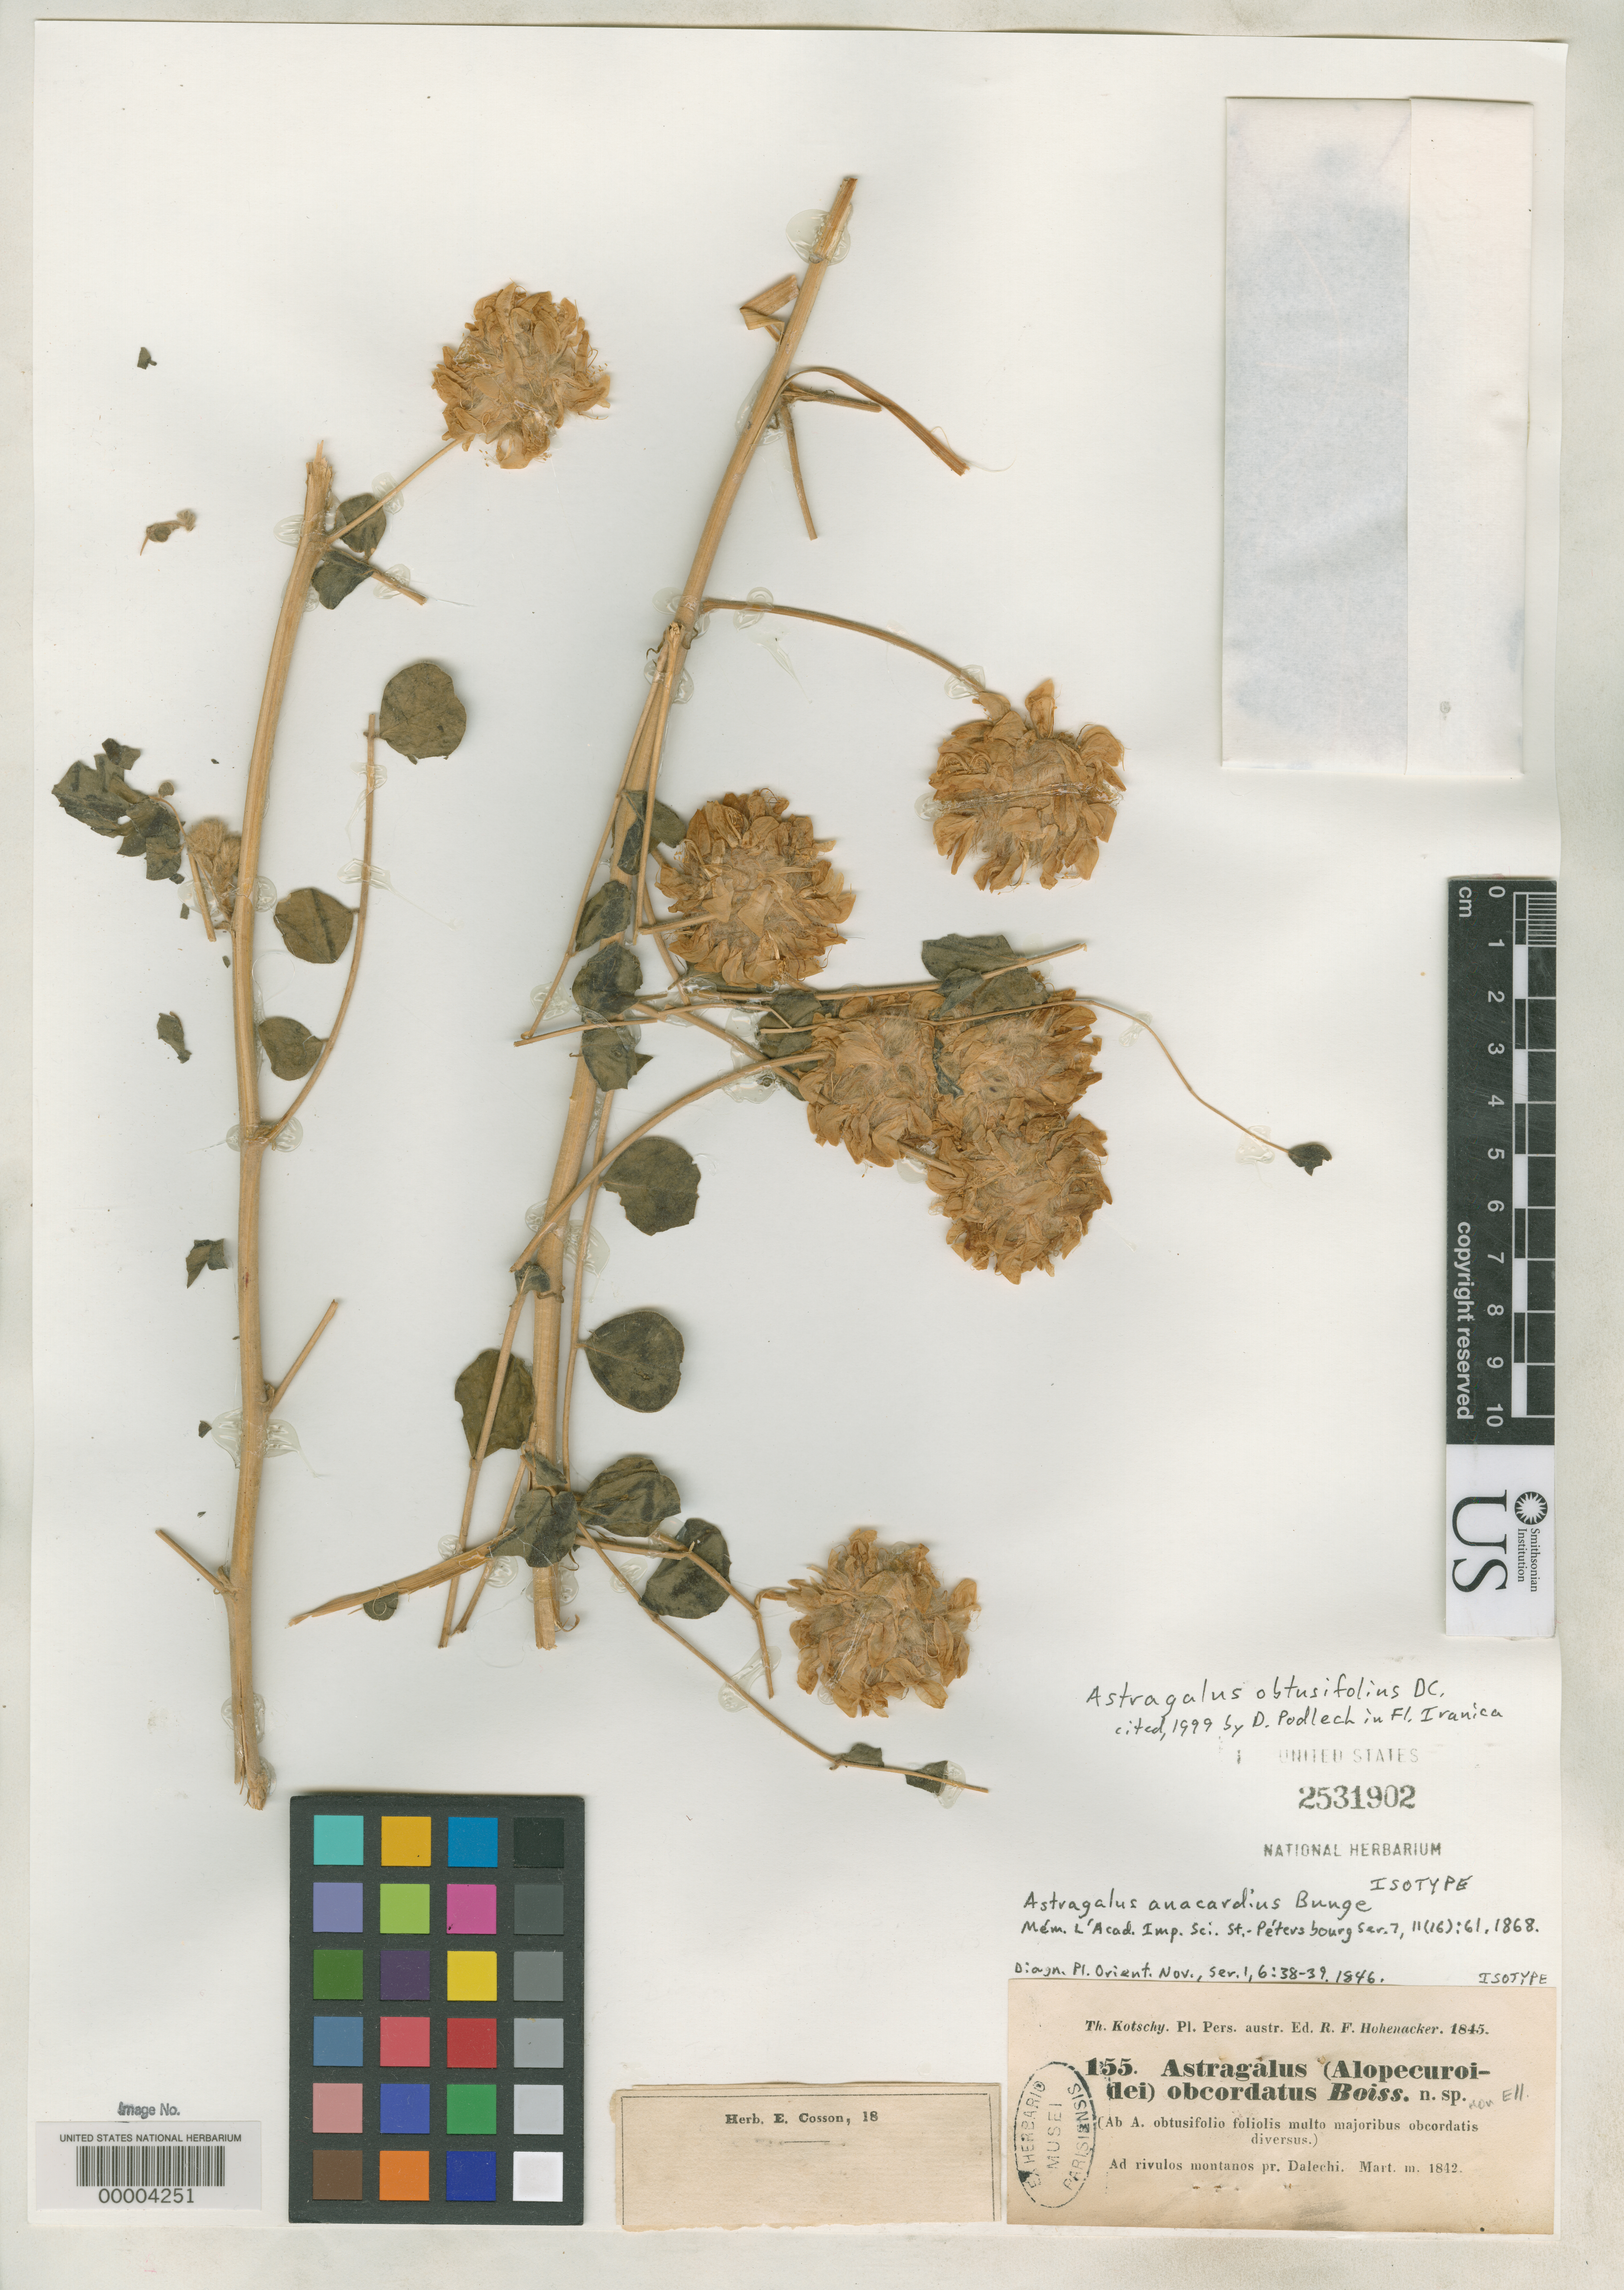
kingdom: Plantae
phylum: Tracheophyta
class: Magnoliopsida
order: Fabales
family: Fabaceae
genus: Astragalus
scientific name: Astragalus obcordatus Boiss., nom. illeg.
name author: Boiss.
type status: Type Collection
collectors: K. G. Kotschy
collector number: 155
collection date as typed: Mar 1842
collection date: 1842-03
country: Iran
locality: Ad rivulos montanos pr. Dalechi.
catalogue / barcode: US 2531902